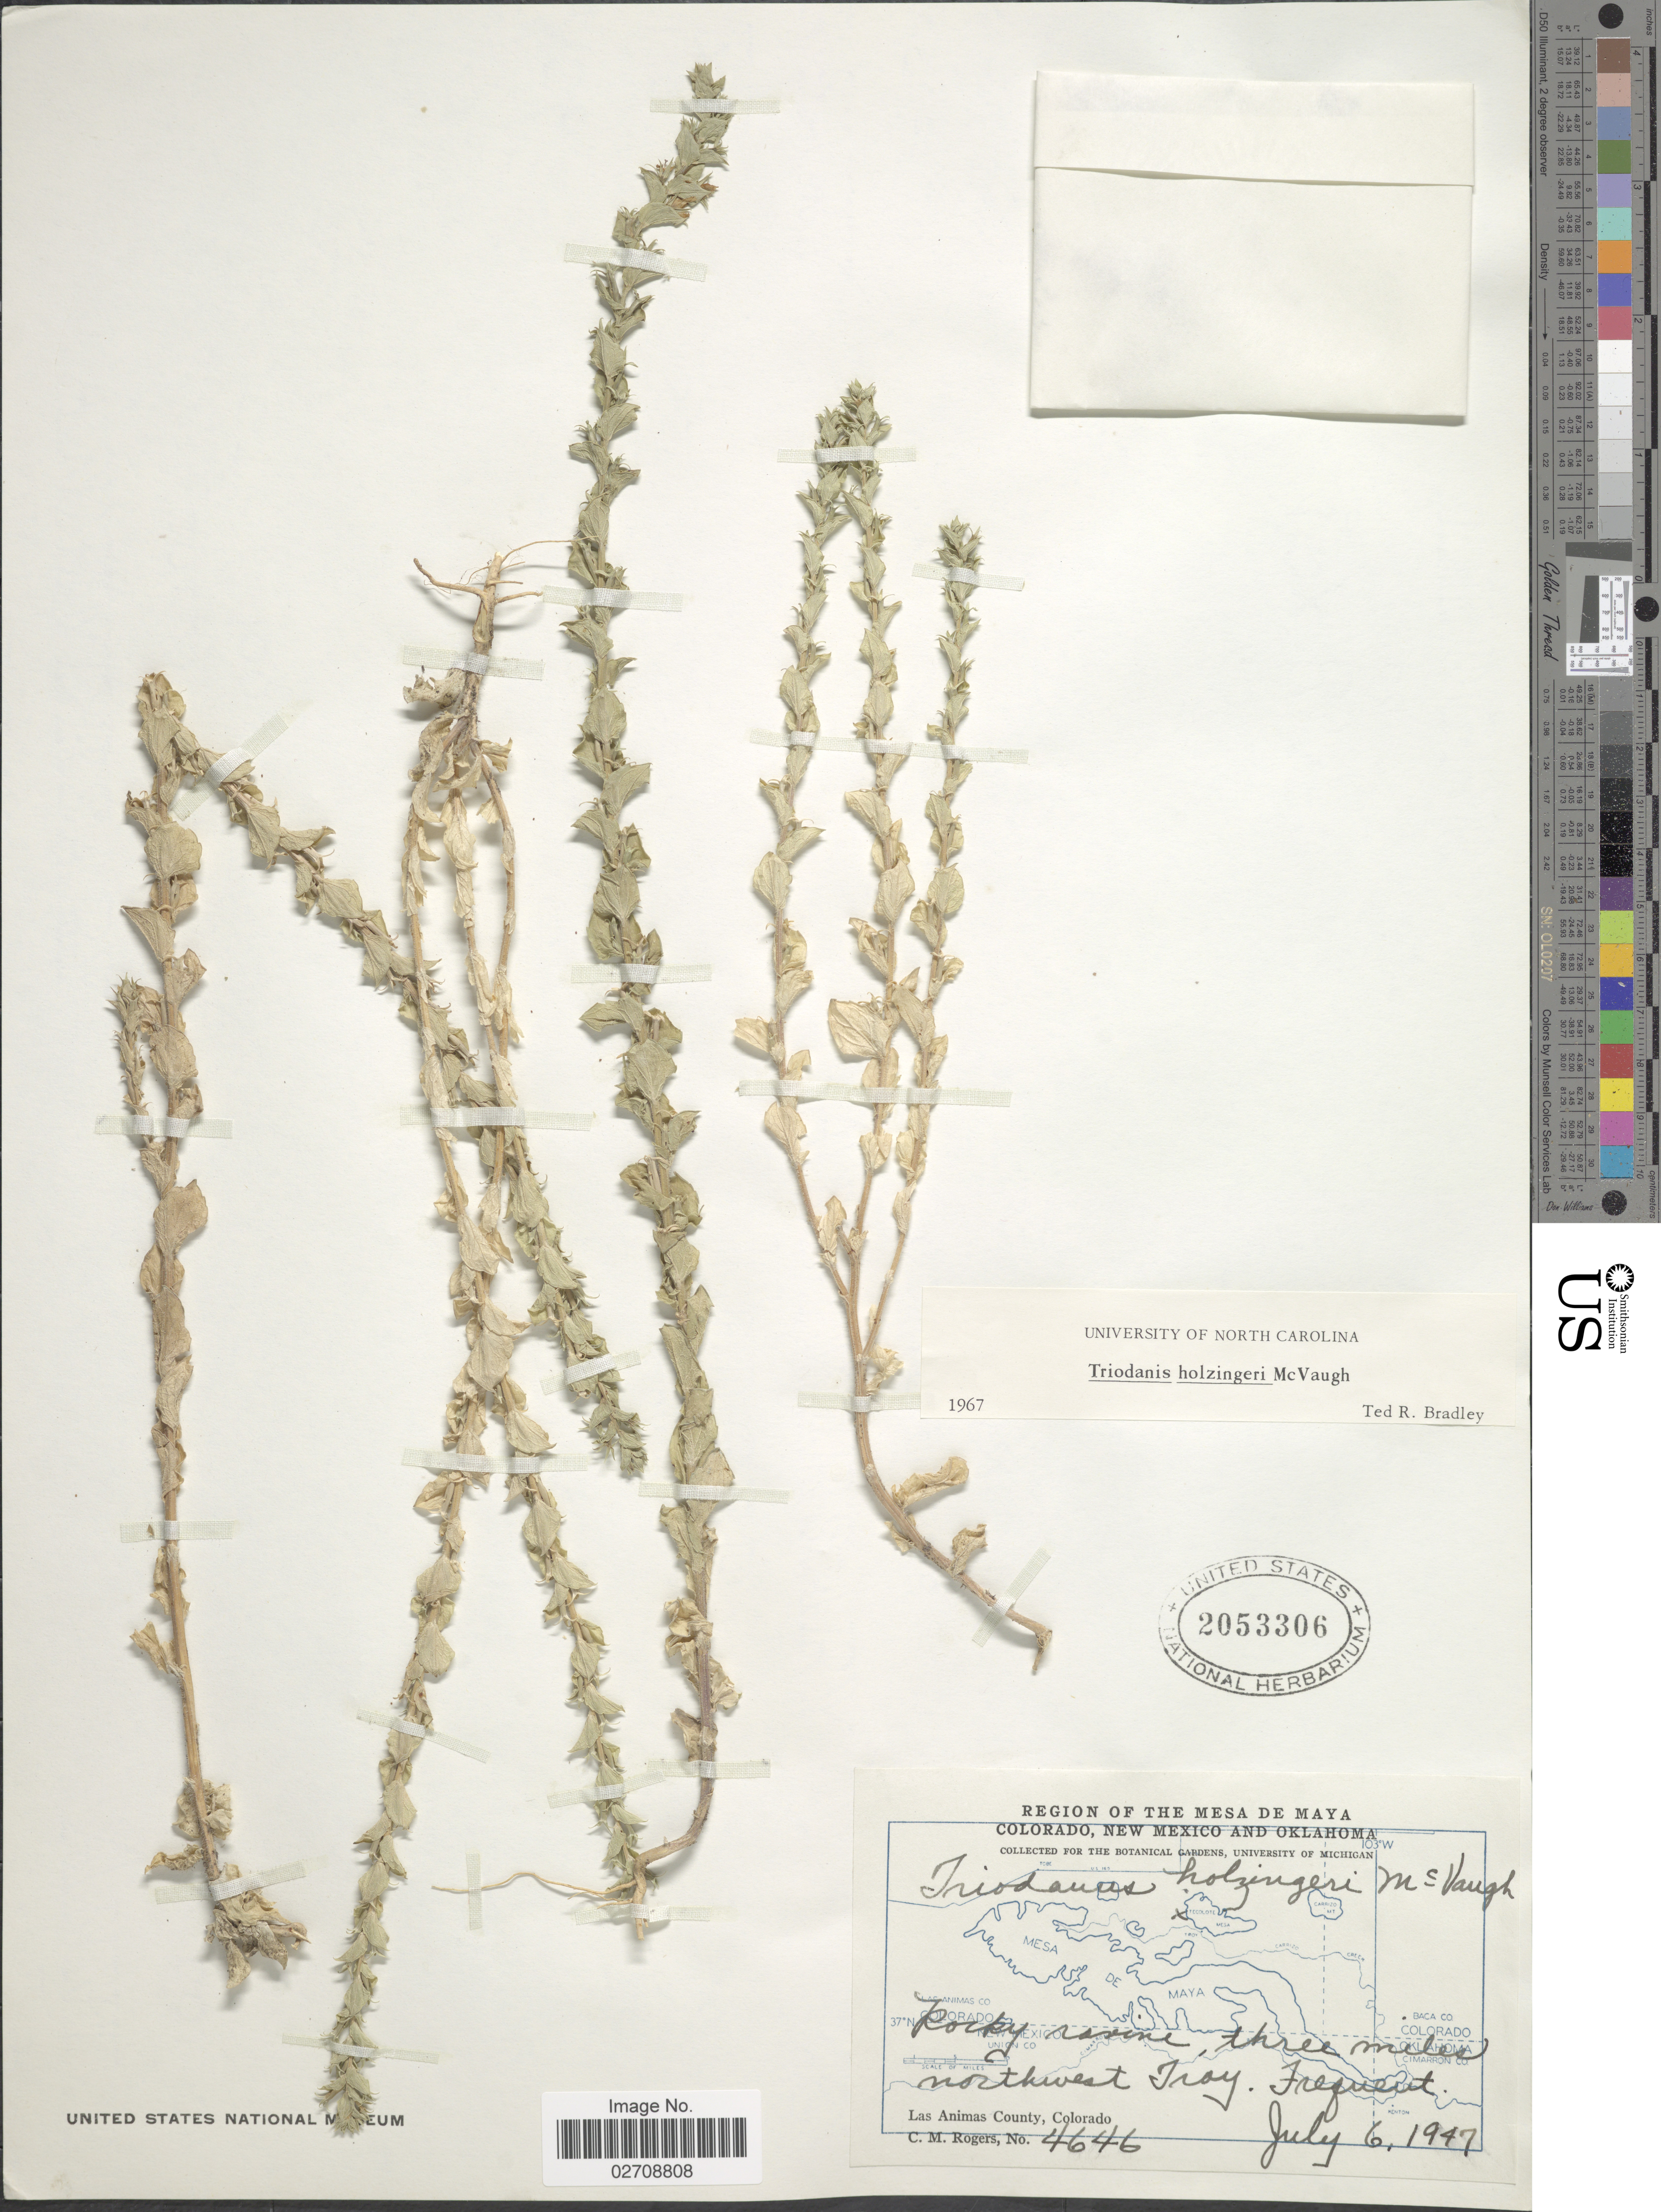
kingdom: Plantae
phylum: Tracheophyta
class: Magnoliopsida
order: Asterales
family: Campanulaceae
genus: Triodanis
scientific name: Triodanis holzingeri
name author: McVaugh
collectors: C. M. Rogers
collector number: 4646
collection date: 1947-07-06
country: United States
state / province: Colorado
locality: The Mesa de Maya Colorado, Las Animas County, Three miles northwest Troy.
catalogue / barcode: US 2053306